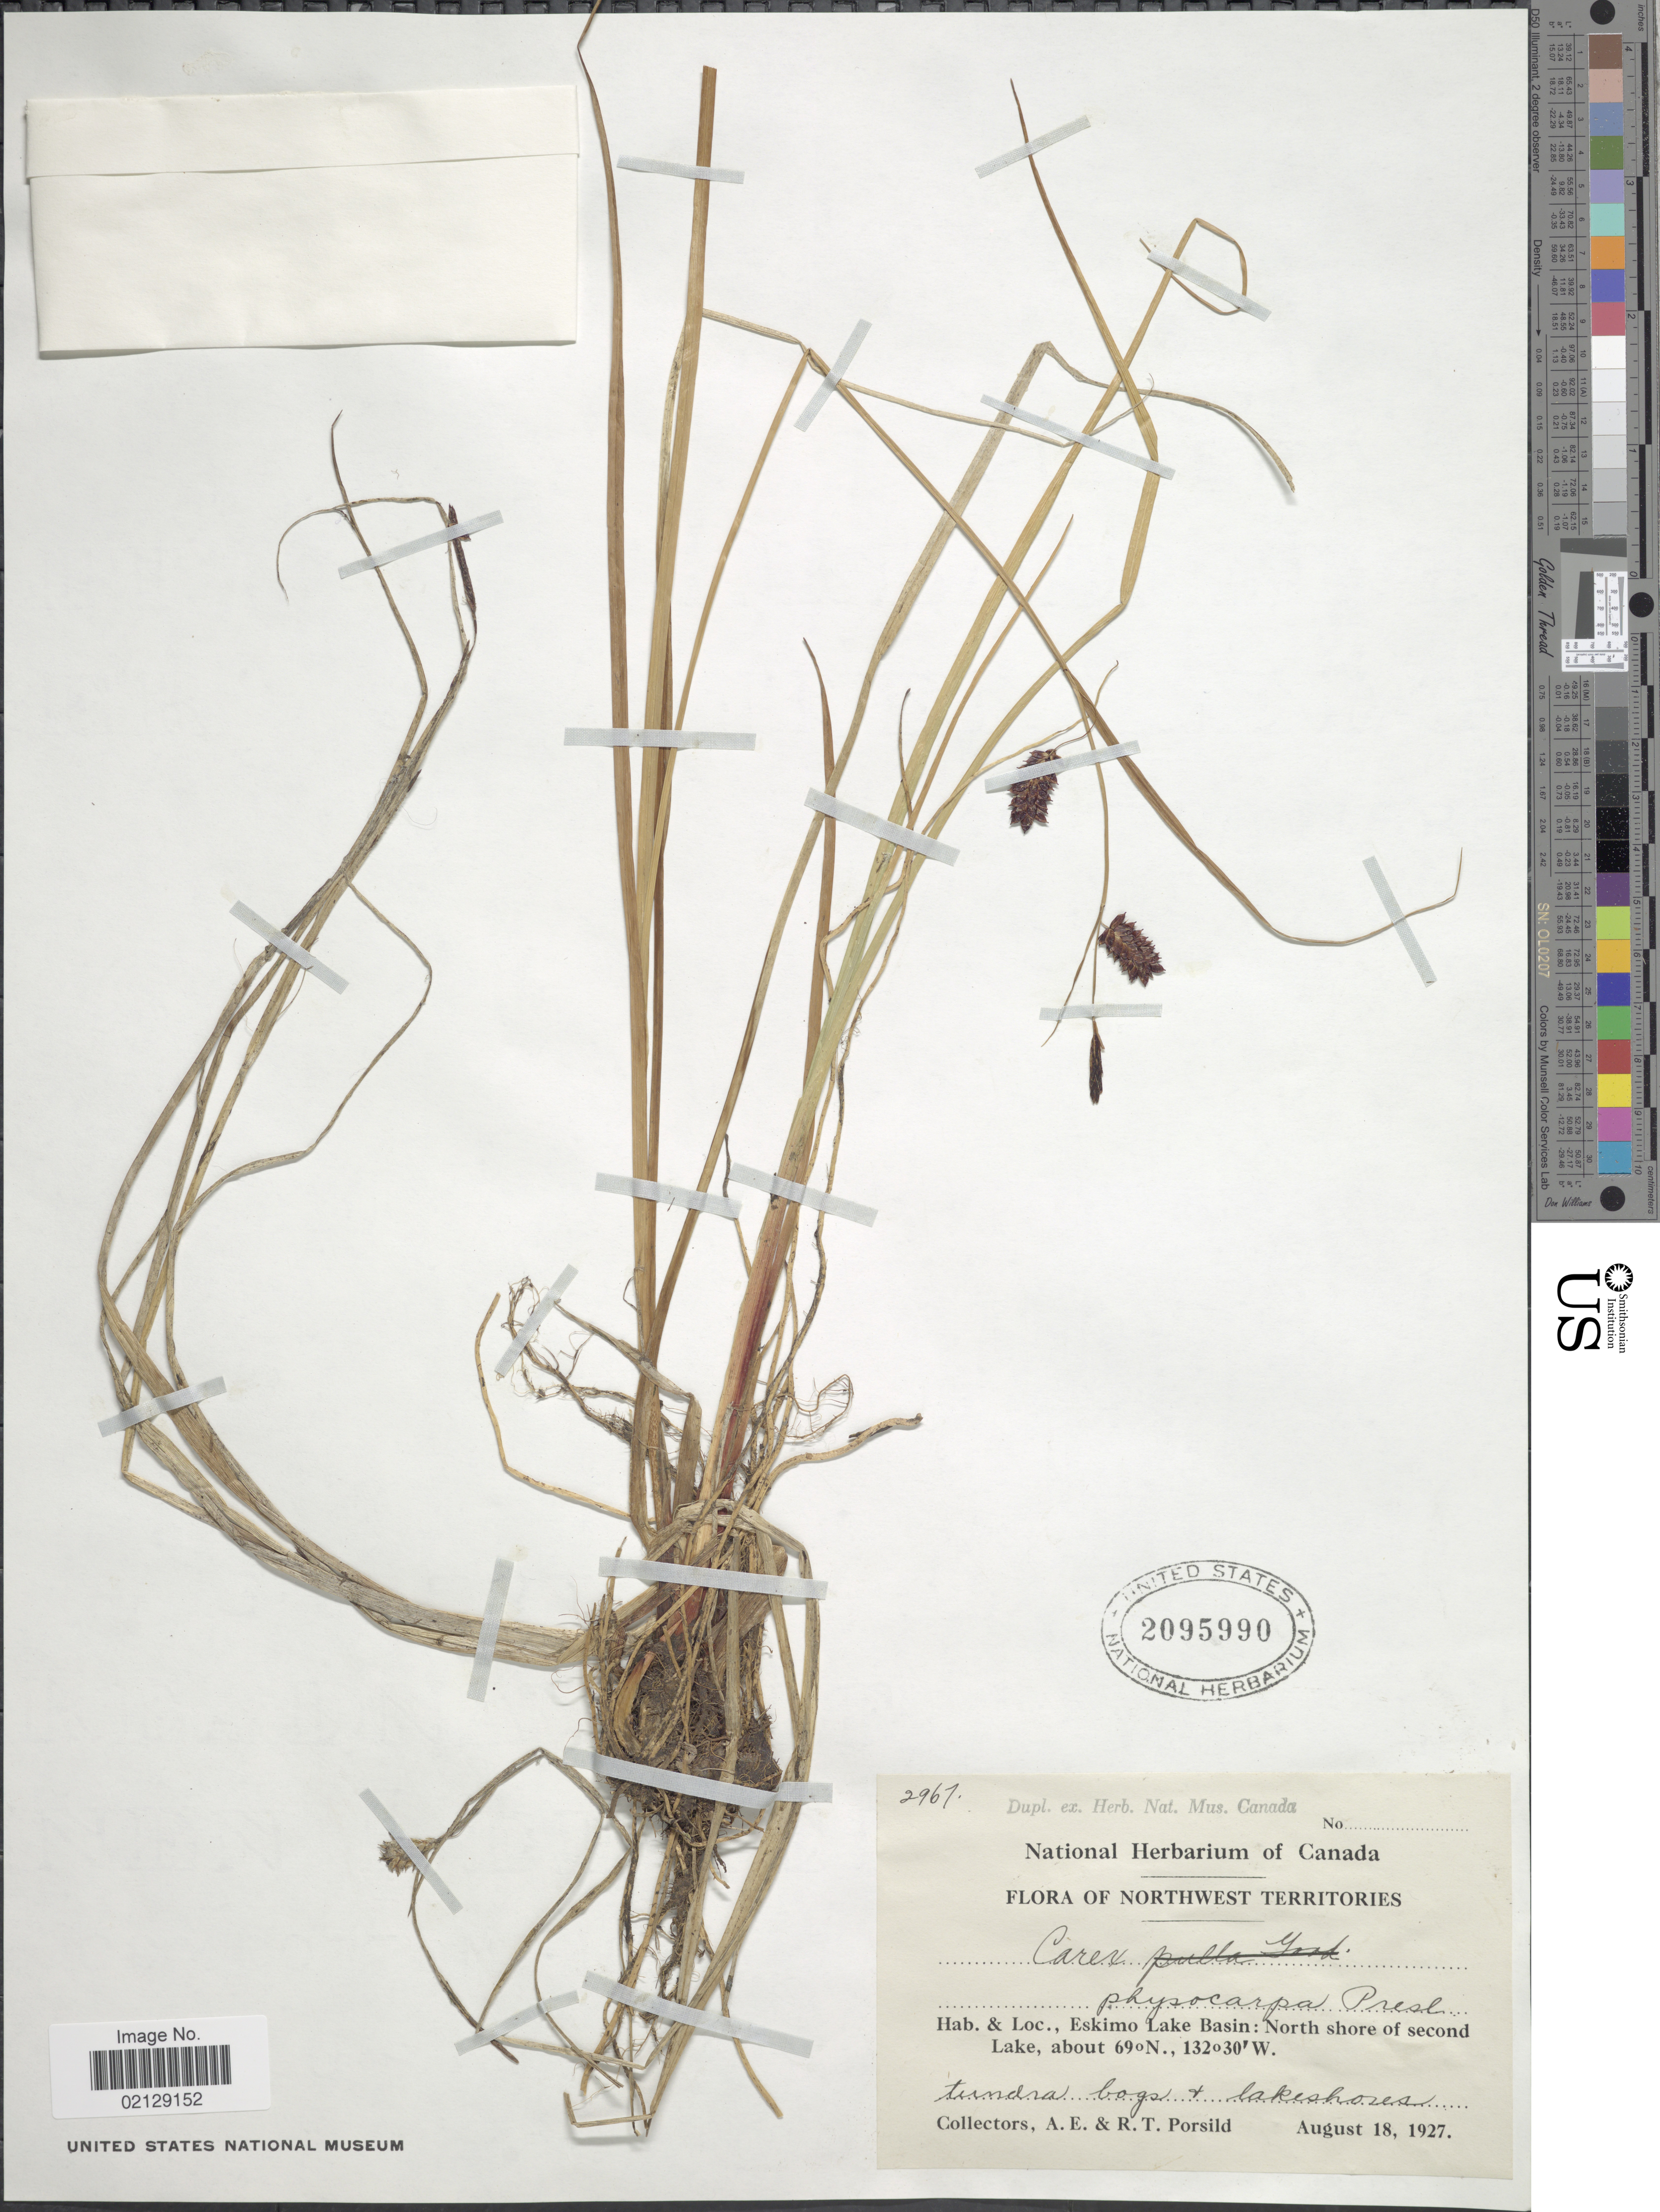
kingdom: Plantae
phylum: Tracheophyta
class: Liliopsida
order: Poales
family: Cyperaceae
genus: Carex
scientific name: Carex saxatilis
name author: L.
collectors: A. E. Porsild & R. T. Porsild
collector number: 2967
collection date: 1927-08-18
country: Canada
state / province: Northwest Territories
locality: Northwest Territories, Eskimo Lake Basin: North shore of second Lake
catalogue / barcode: US 2095990